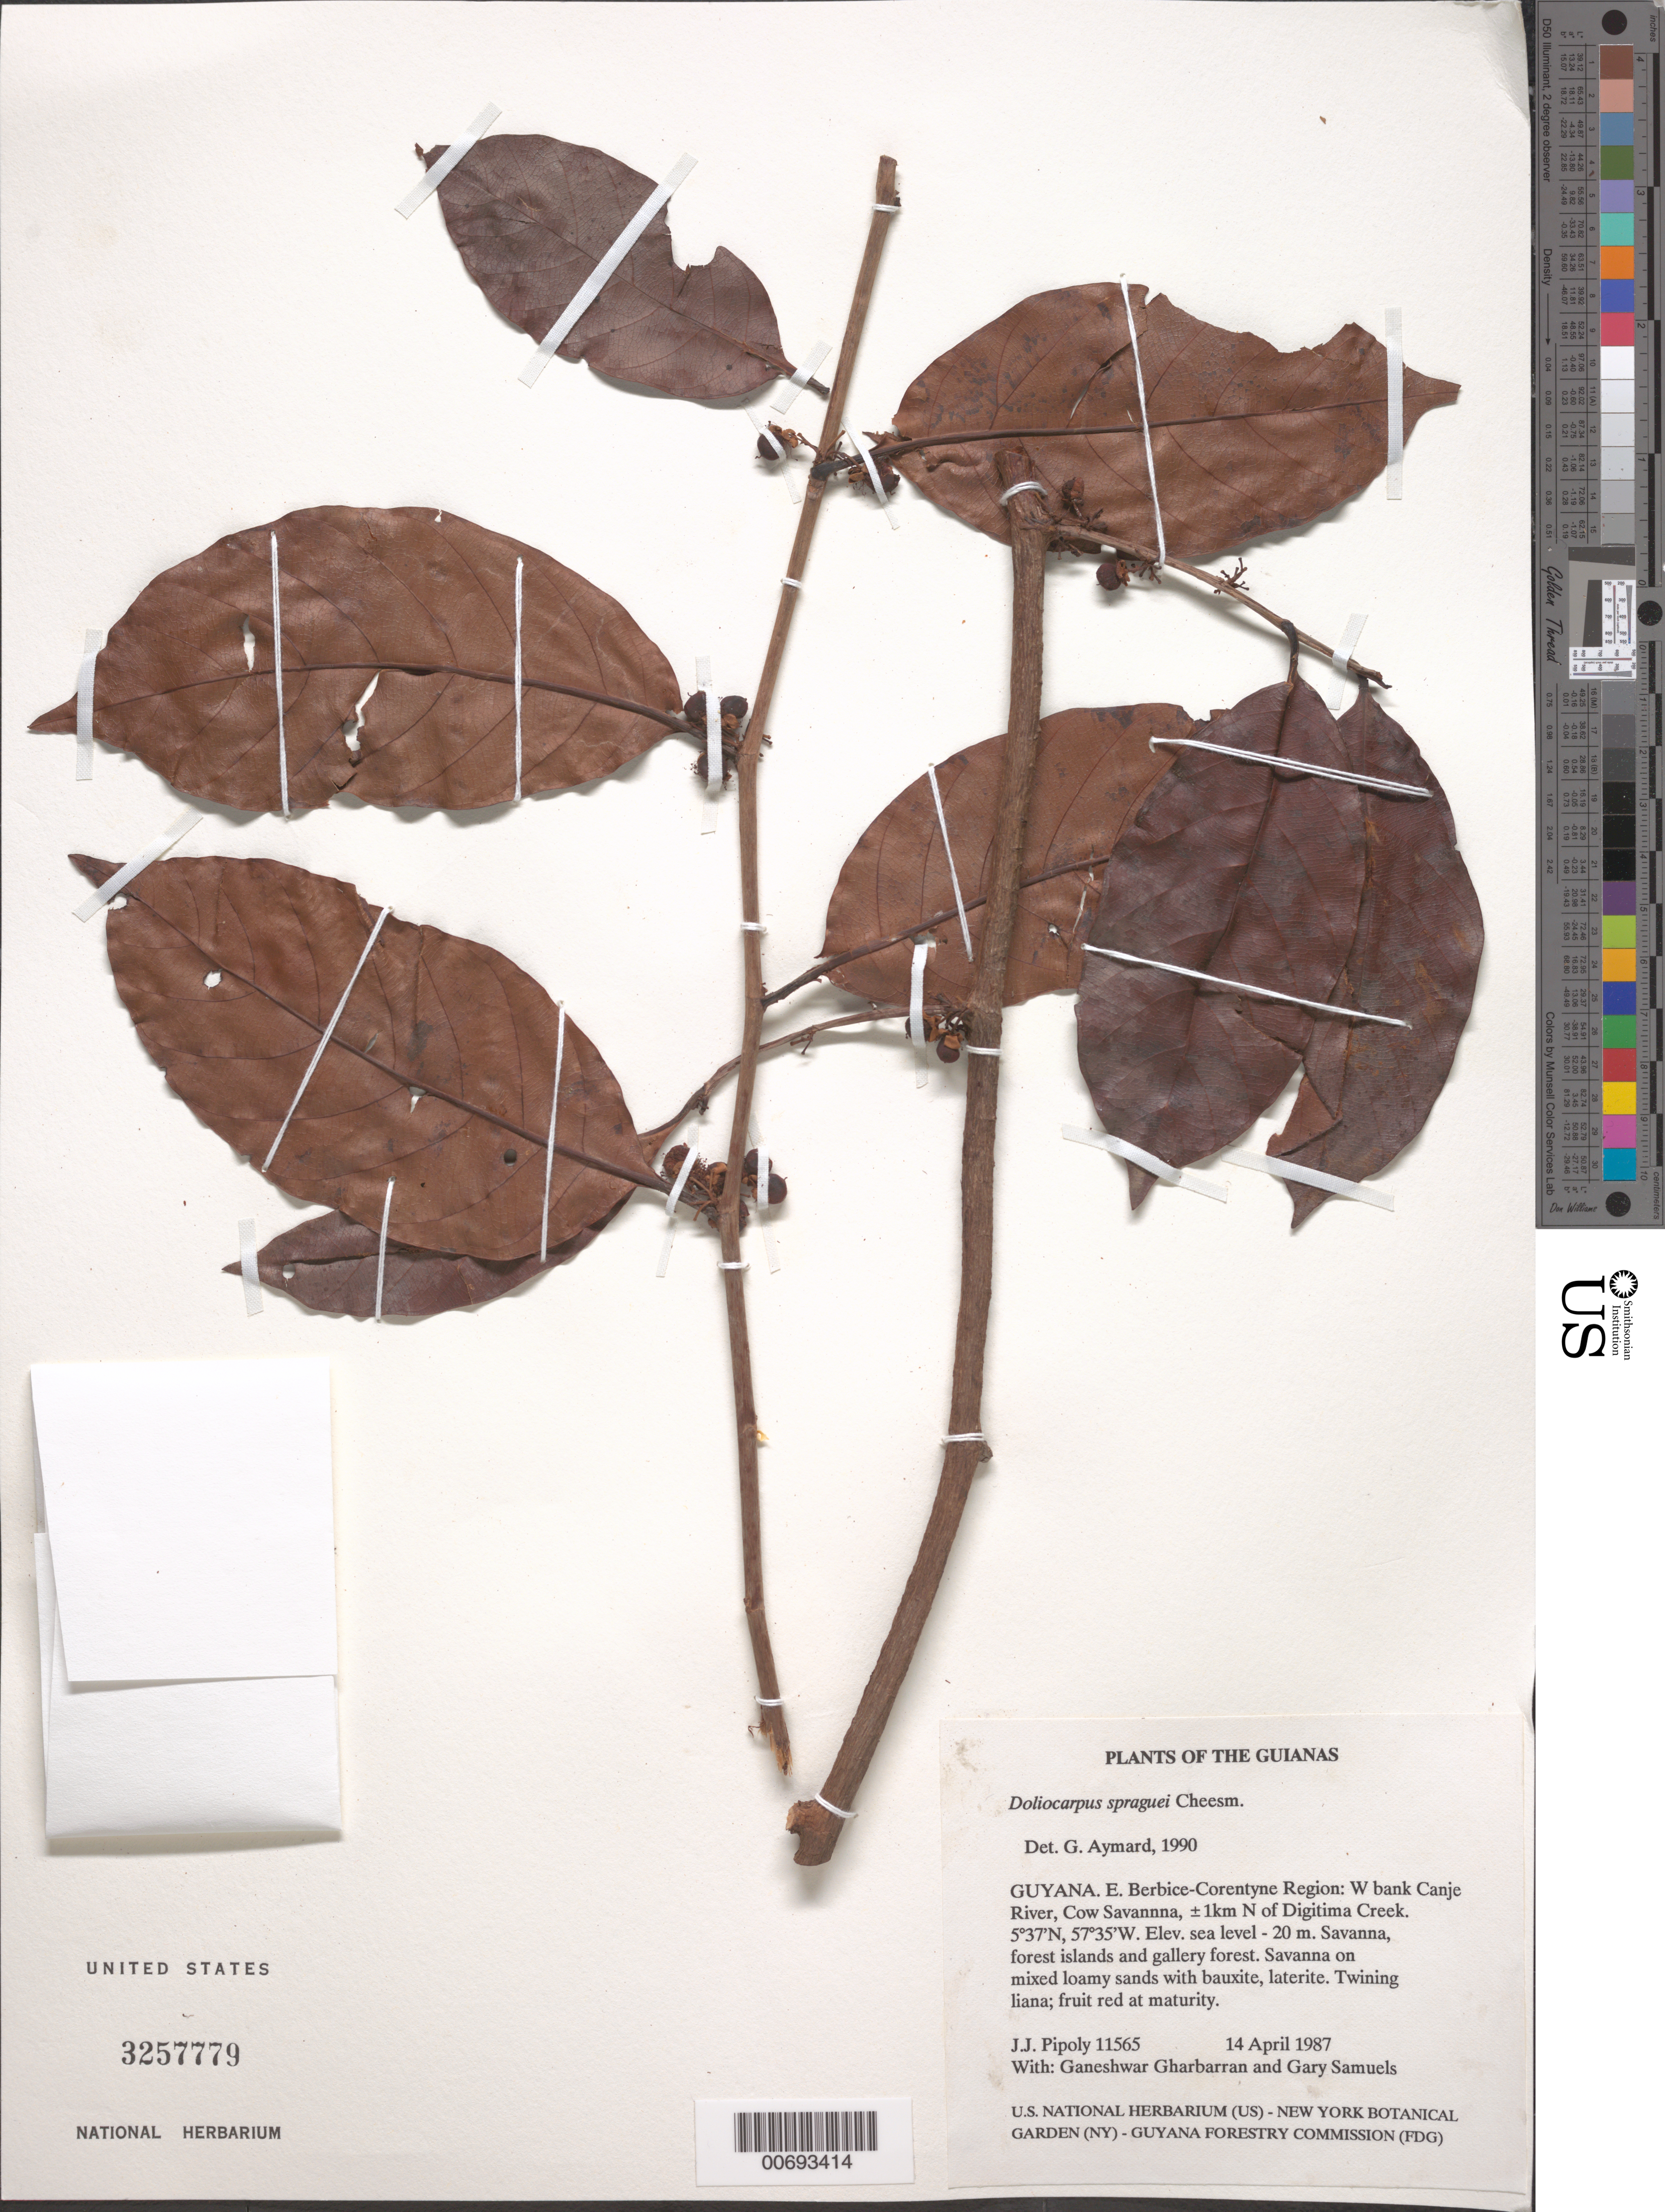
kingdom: Plantae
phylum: Tracheophyta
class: Magnoliopsida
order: Dilleniales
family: Dilleniaceae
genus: Doliocarpus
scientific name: Doliocarpus spraguei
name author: Cheesman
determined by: Aymard C., G. A., (PORT), Univ. Nac. Exp. de los Llanos Ezequiel Zamora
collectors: J. J. Pipoly, G. Gharbarran & G. Samuels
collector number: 11565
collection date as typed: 14 April 1987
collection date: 1987-04-14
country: Guyana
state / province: E. Berbice-Corentyne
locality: W bank Canje River, Cow Savanna, ±1km N of Digitima Creek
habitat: Savanna, forest islands and gallery forest. Savanna on mixed loamy sands with bauxite, laterite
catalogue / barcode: US 3257779